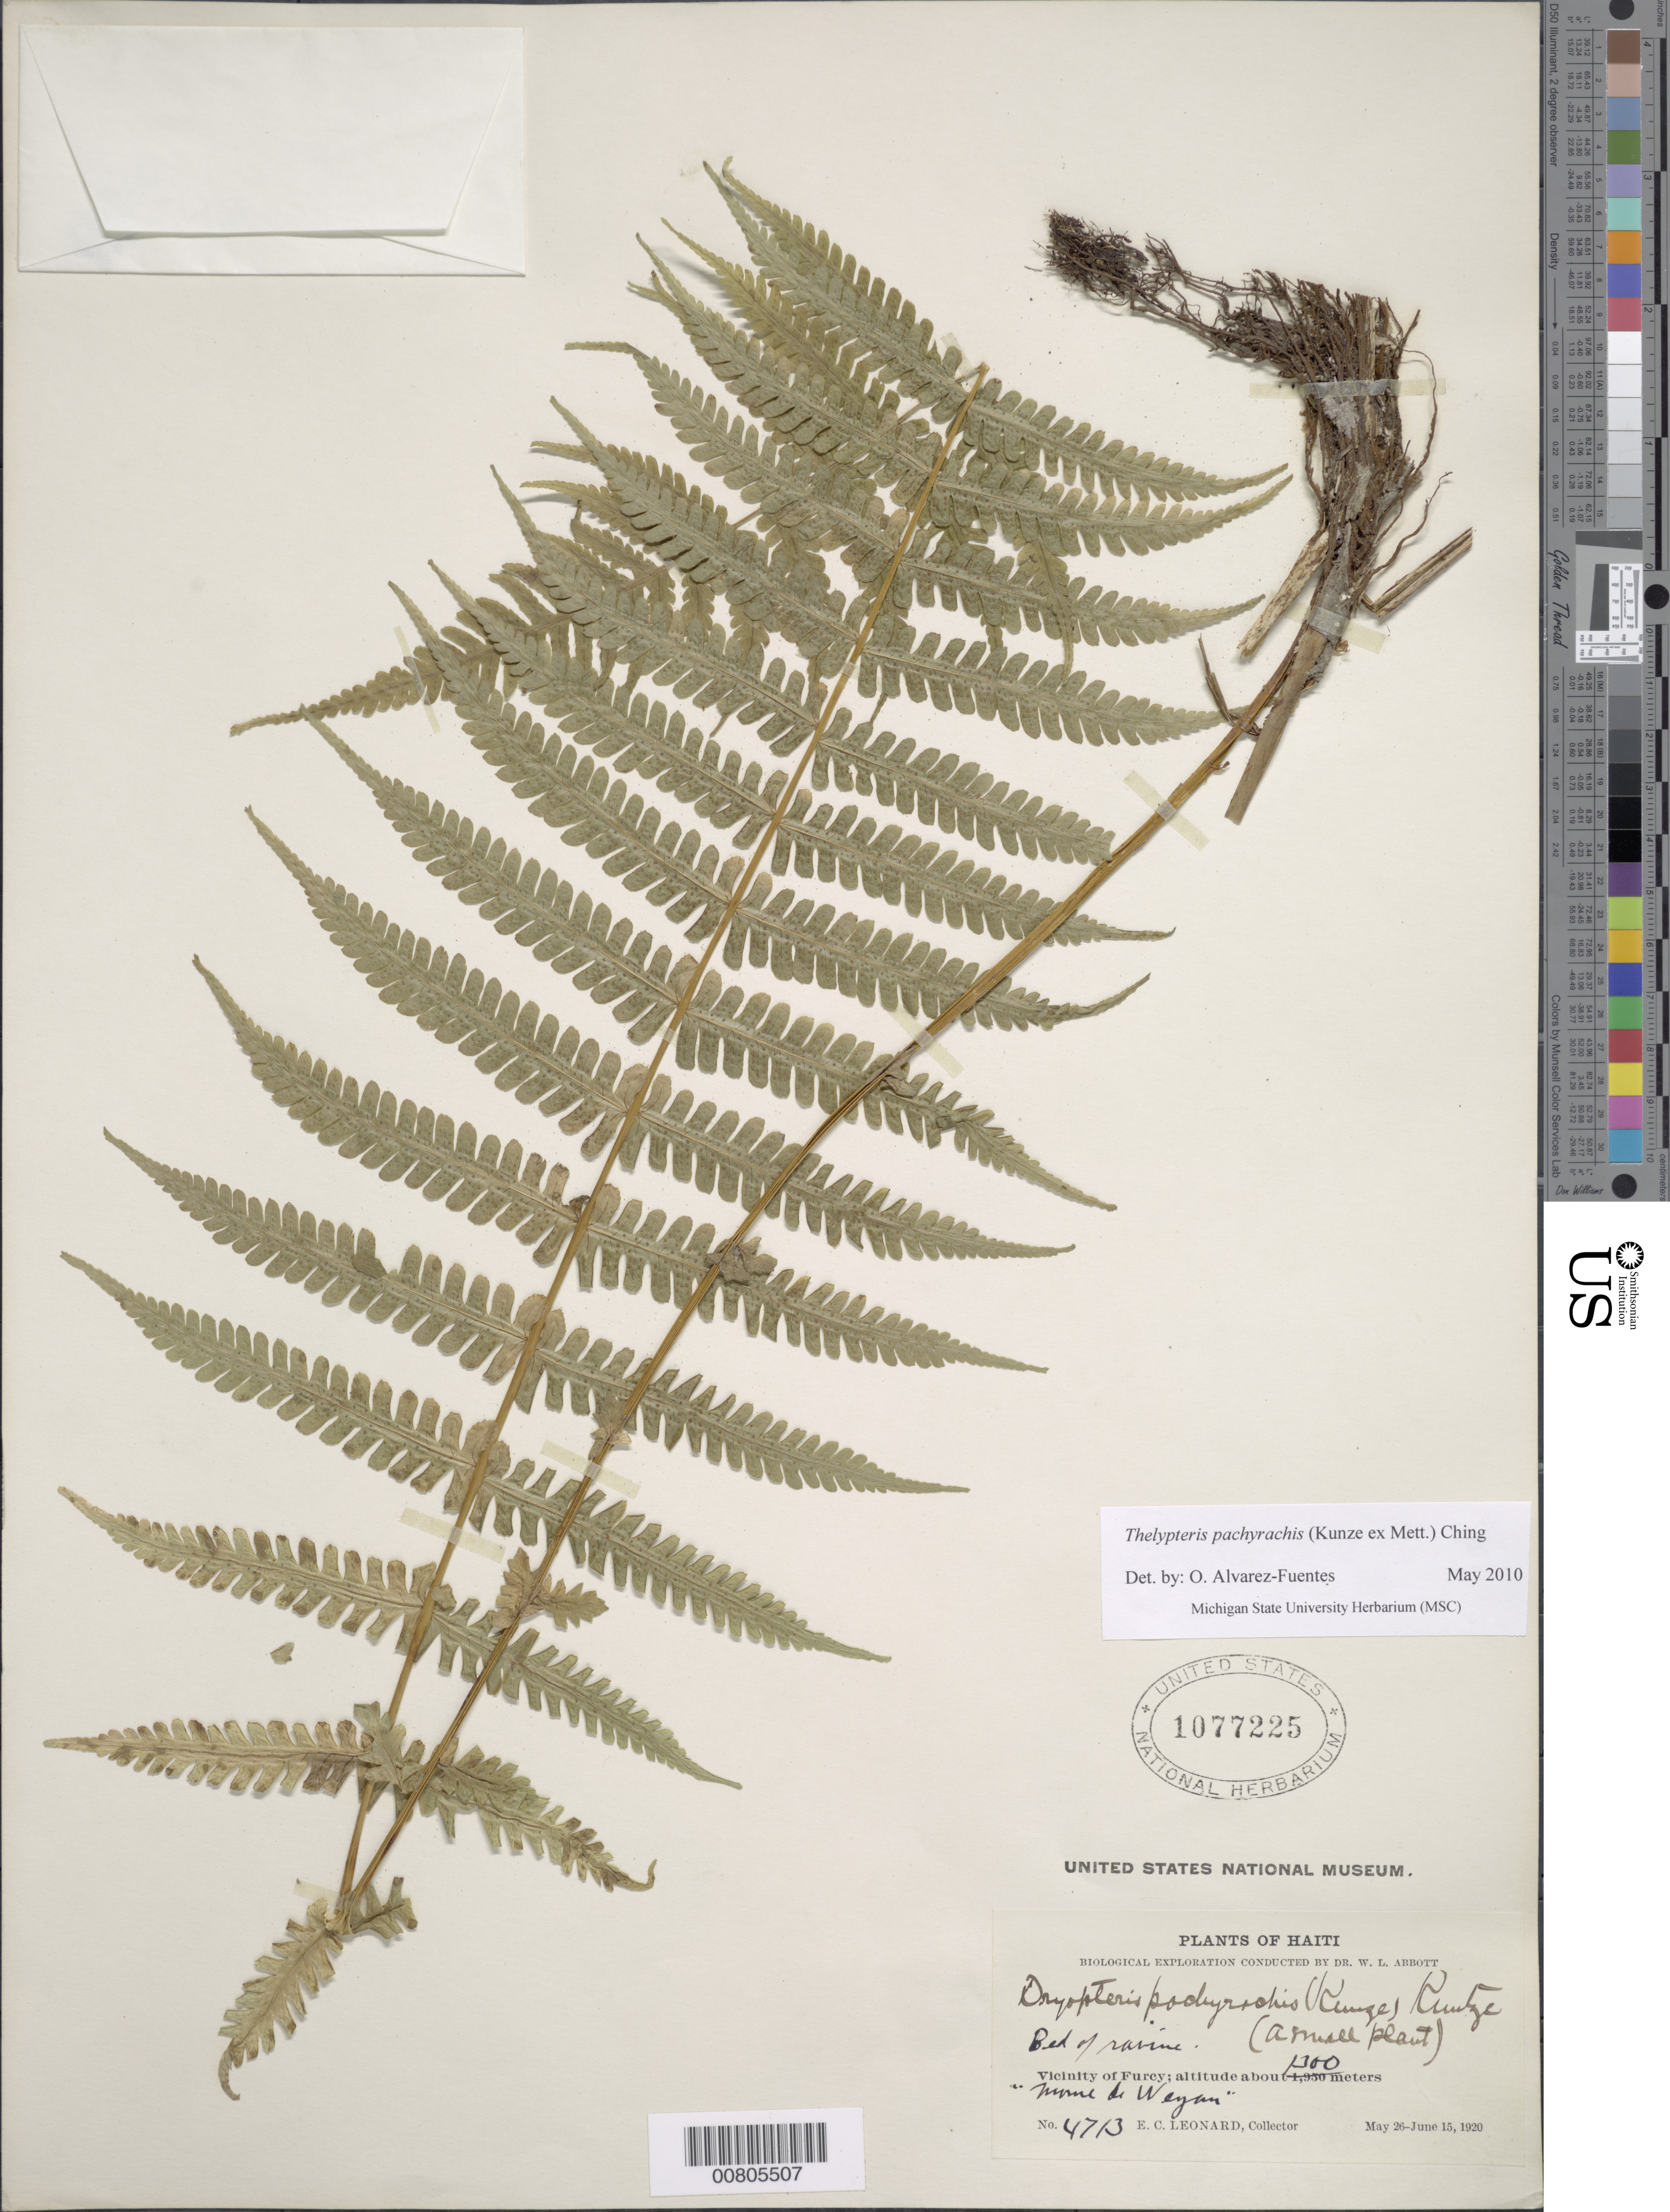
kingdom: Plantae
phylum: Tracheophyta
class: Polypodiopsida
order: Polypodiales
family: Thelypteridaceae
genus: Amauropelta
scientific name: Amauropelta pachyrachis (Kunze) comb. nov., ined 2015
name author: (Kunze)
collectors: E. C. Leonard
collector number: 4713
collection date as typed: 26 May 1920 to 15 Jun 1920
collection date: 1920-05-26/1920-06-15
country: Haiti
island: Hispaniola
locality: Furcy vicinity, Morne de Weyan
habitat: Bed of ravine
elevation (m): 1300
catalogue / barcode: US 1077225